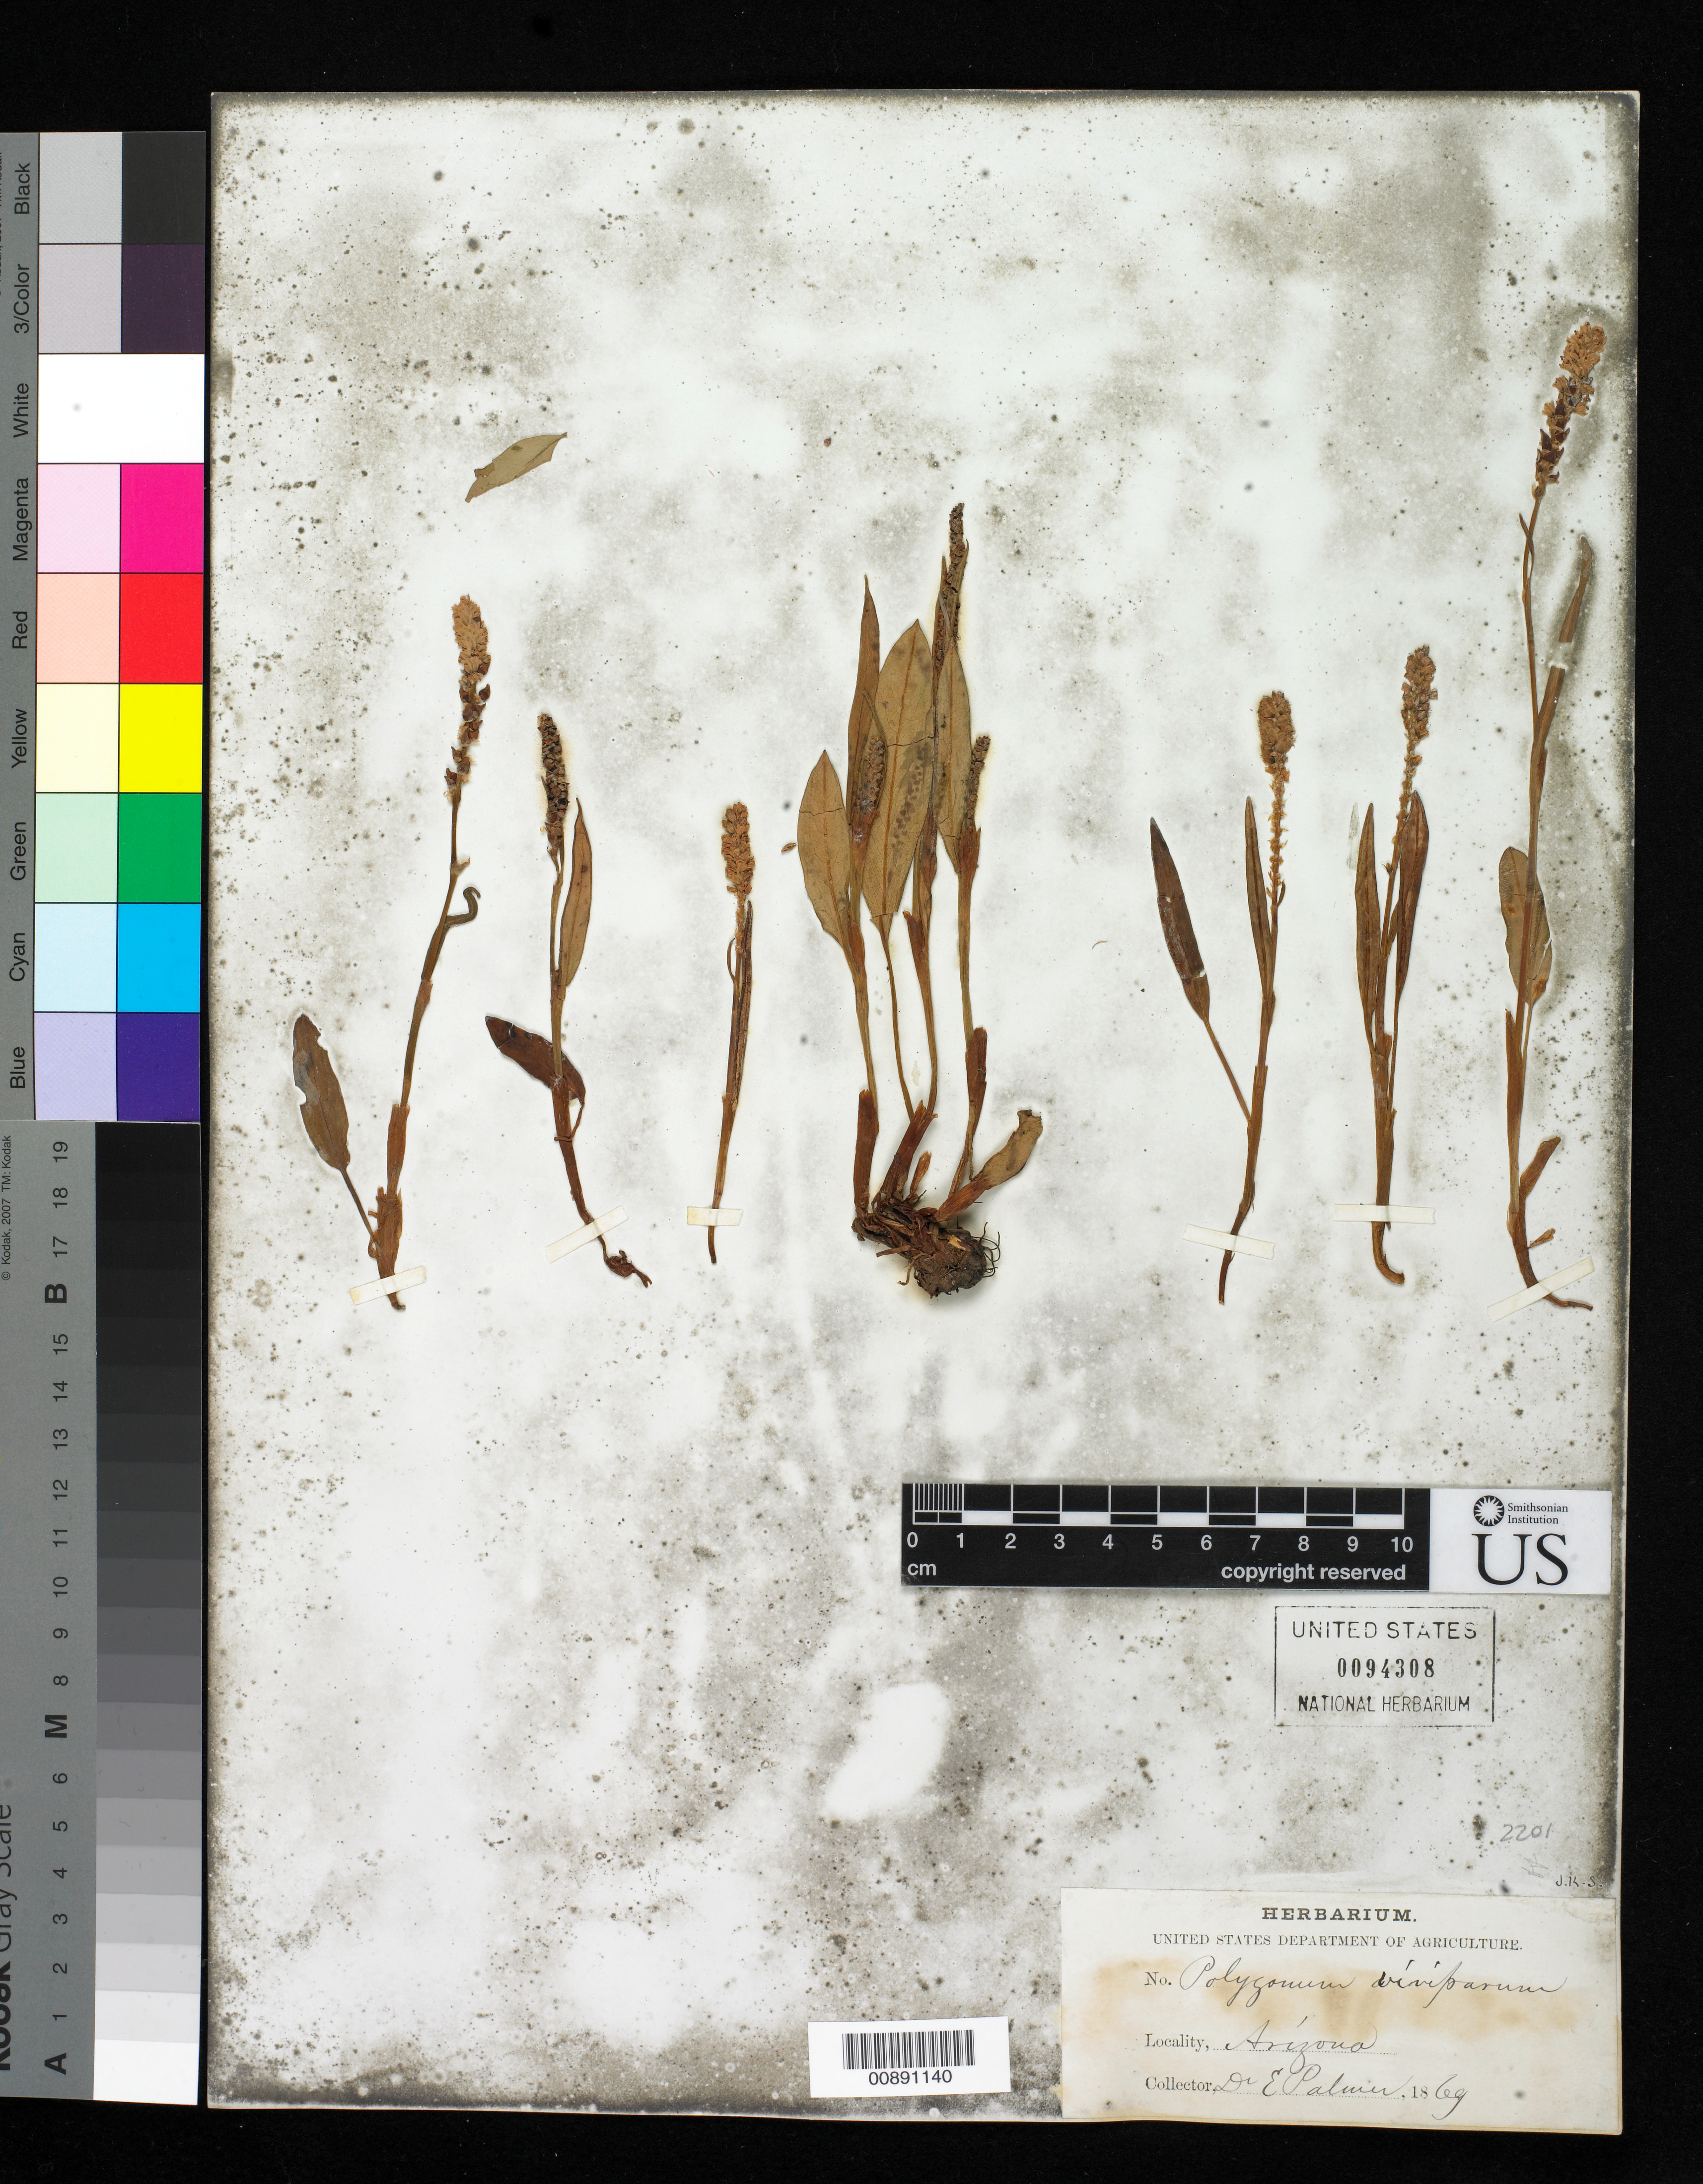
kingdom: Plantae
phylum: Tracheophyta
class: Magnoliopsida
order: Caryophyllales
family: Polygonaceae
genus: Bistorta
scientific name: Bistorta vivipara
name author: (L.) Delarbre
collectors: E. Palmer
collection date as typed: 1869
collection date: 1869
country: United States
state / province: Arizona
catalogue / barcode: US 94308